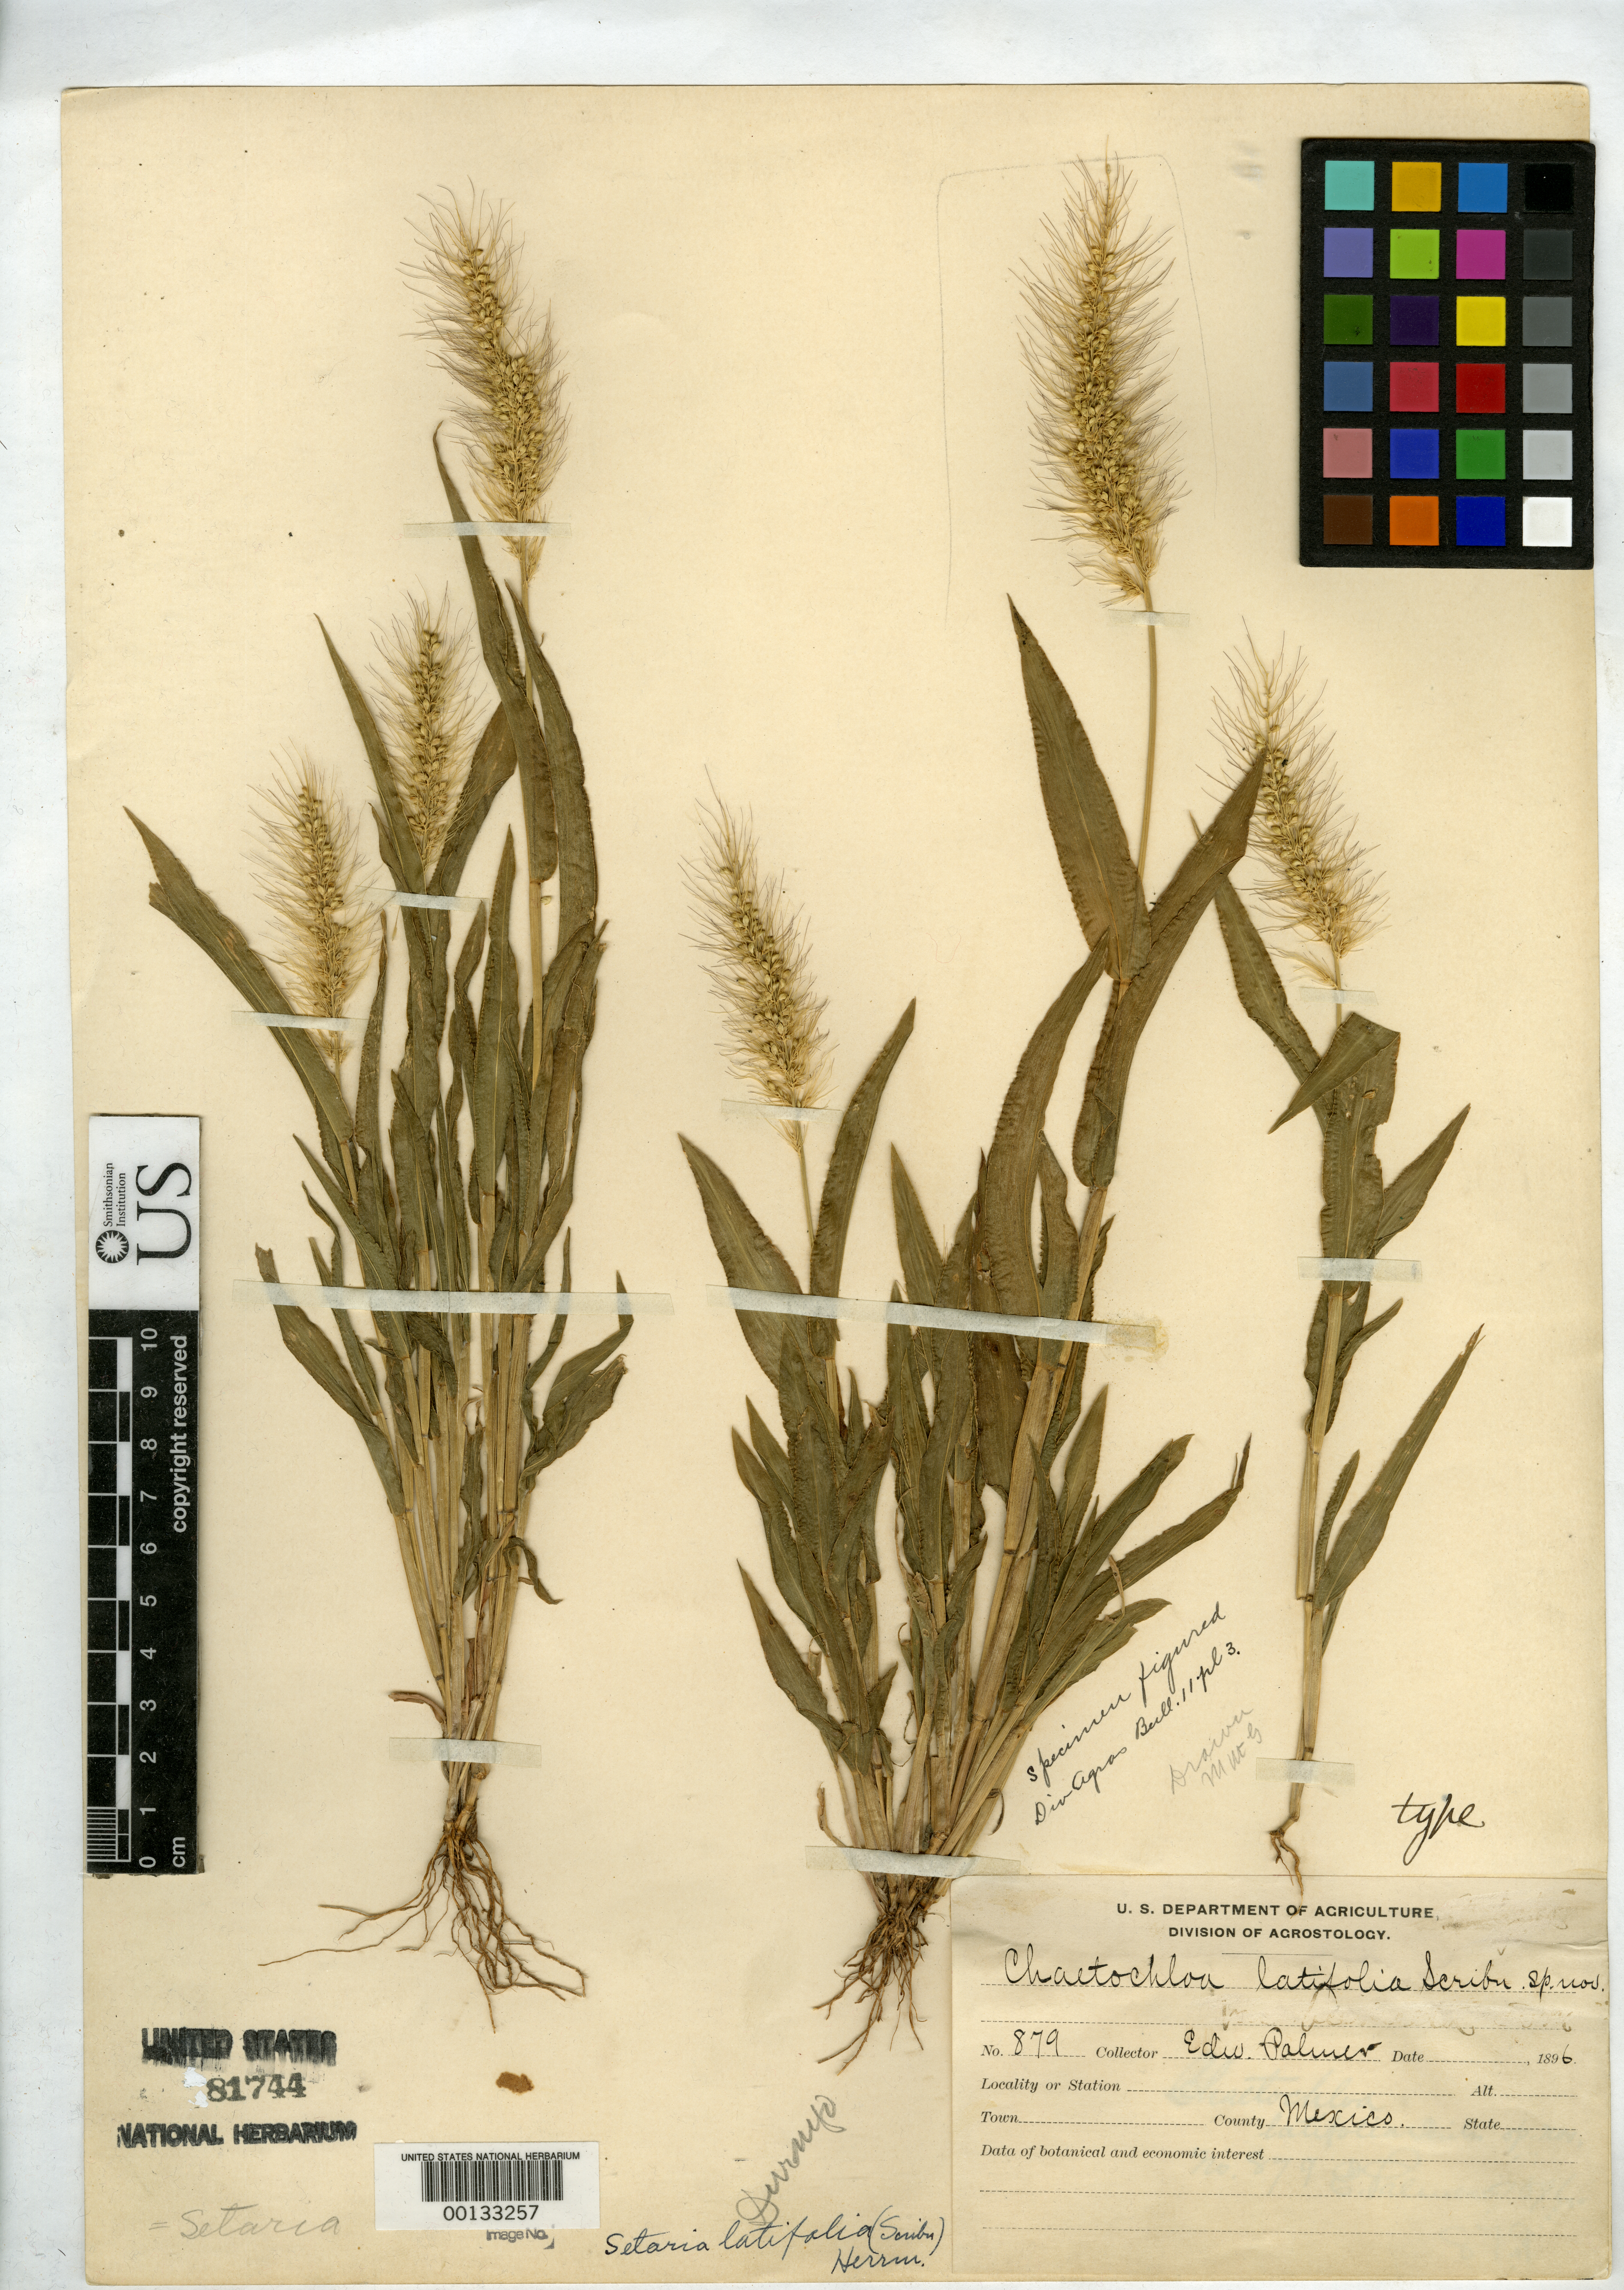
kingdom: Plantae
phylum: Tracheophyta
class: Liliopsida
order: Poales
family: Poaceae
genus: Chaetochloa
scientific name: Chaetochloa latifolia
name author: Scribn.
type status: Holotype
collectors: E. Palmer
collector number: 879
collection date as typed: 1896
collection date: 1896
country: Mexico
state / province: Durango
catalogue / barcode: US 81744